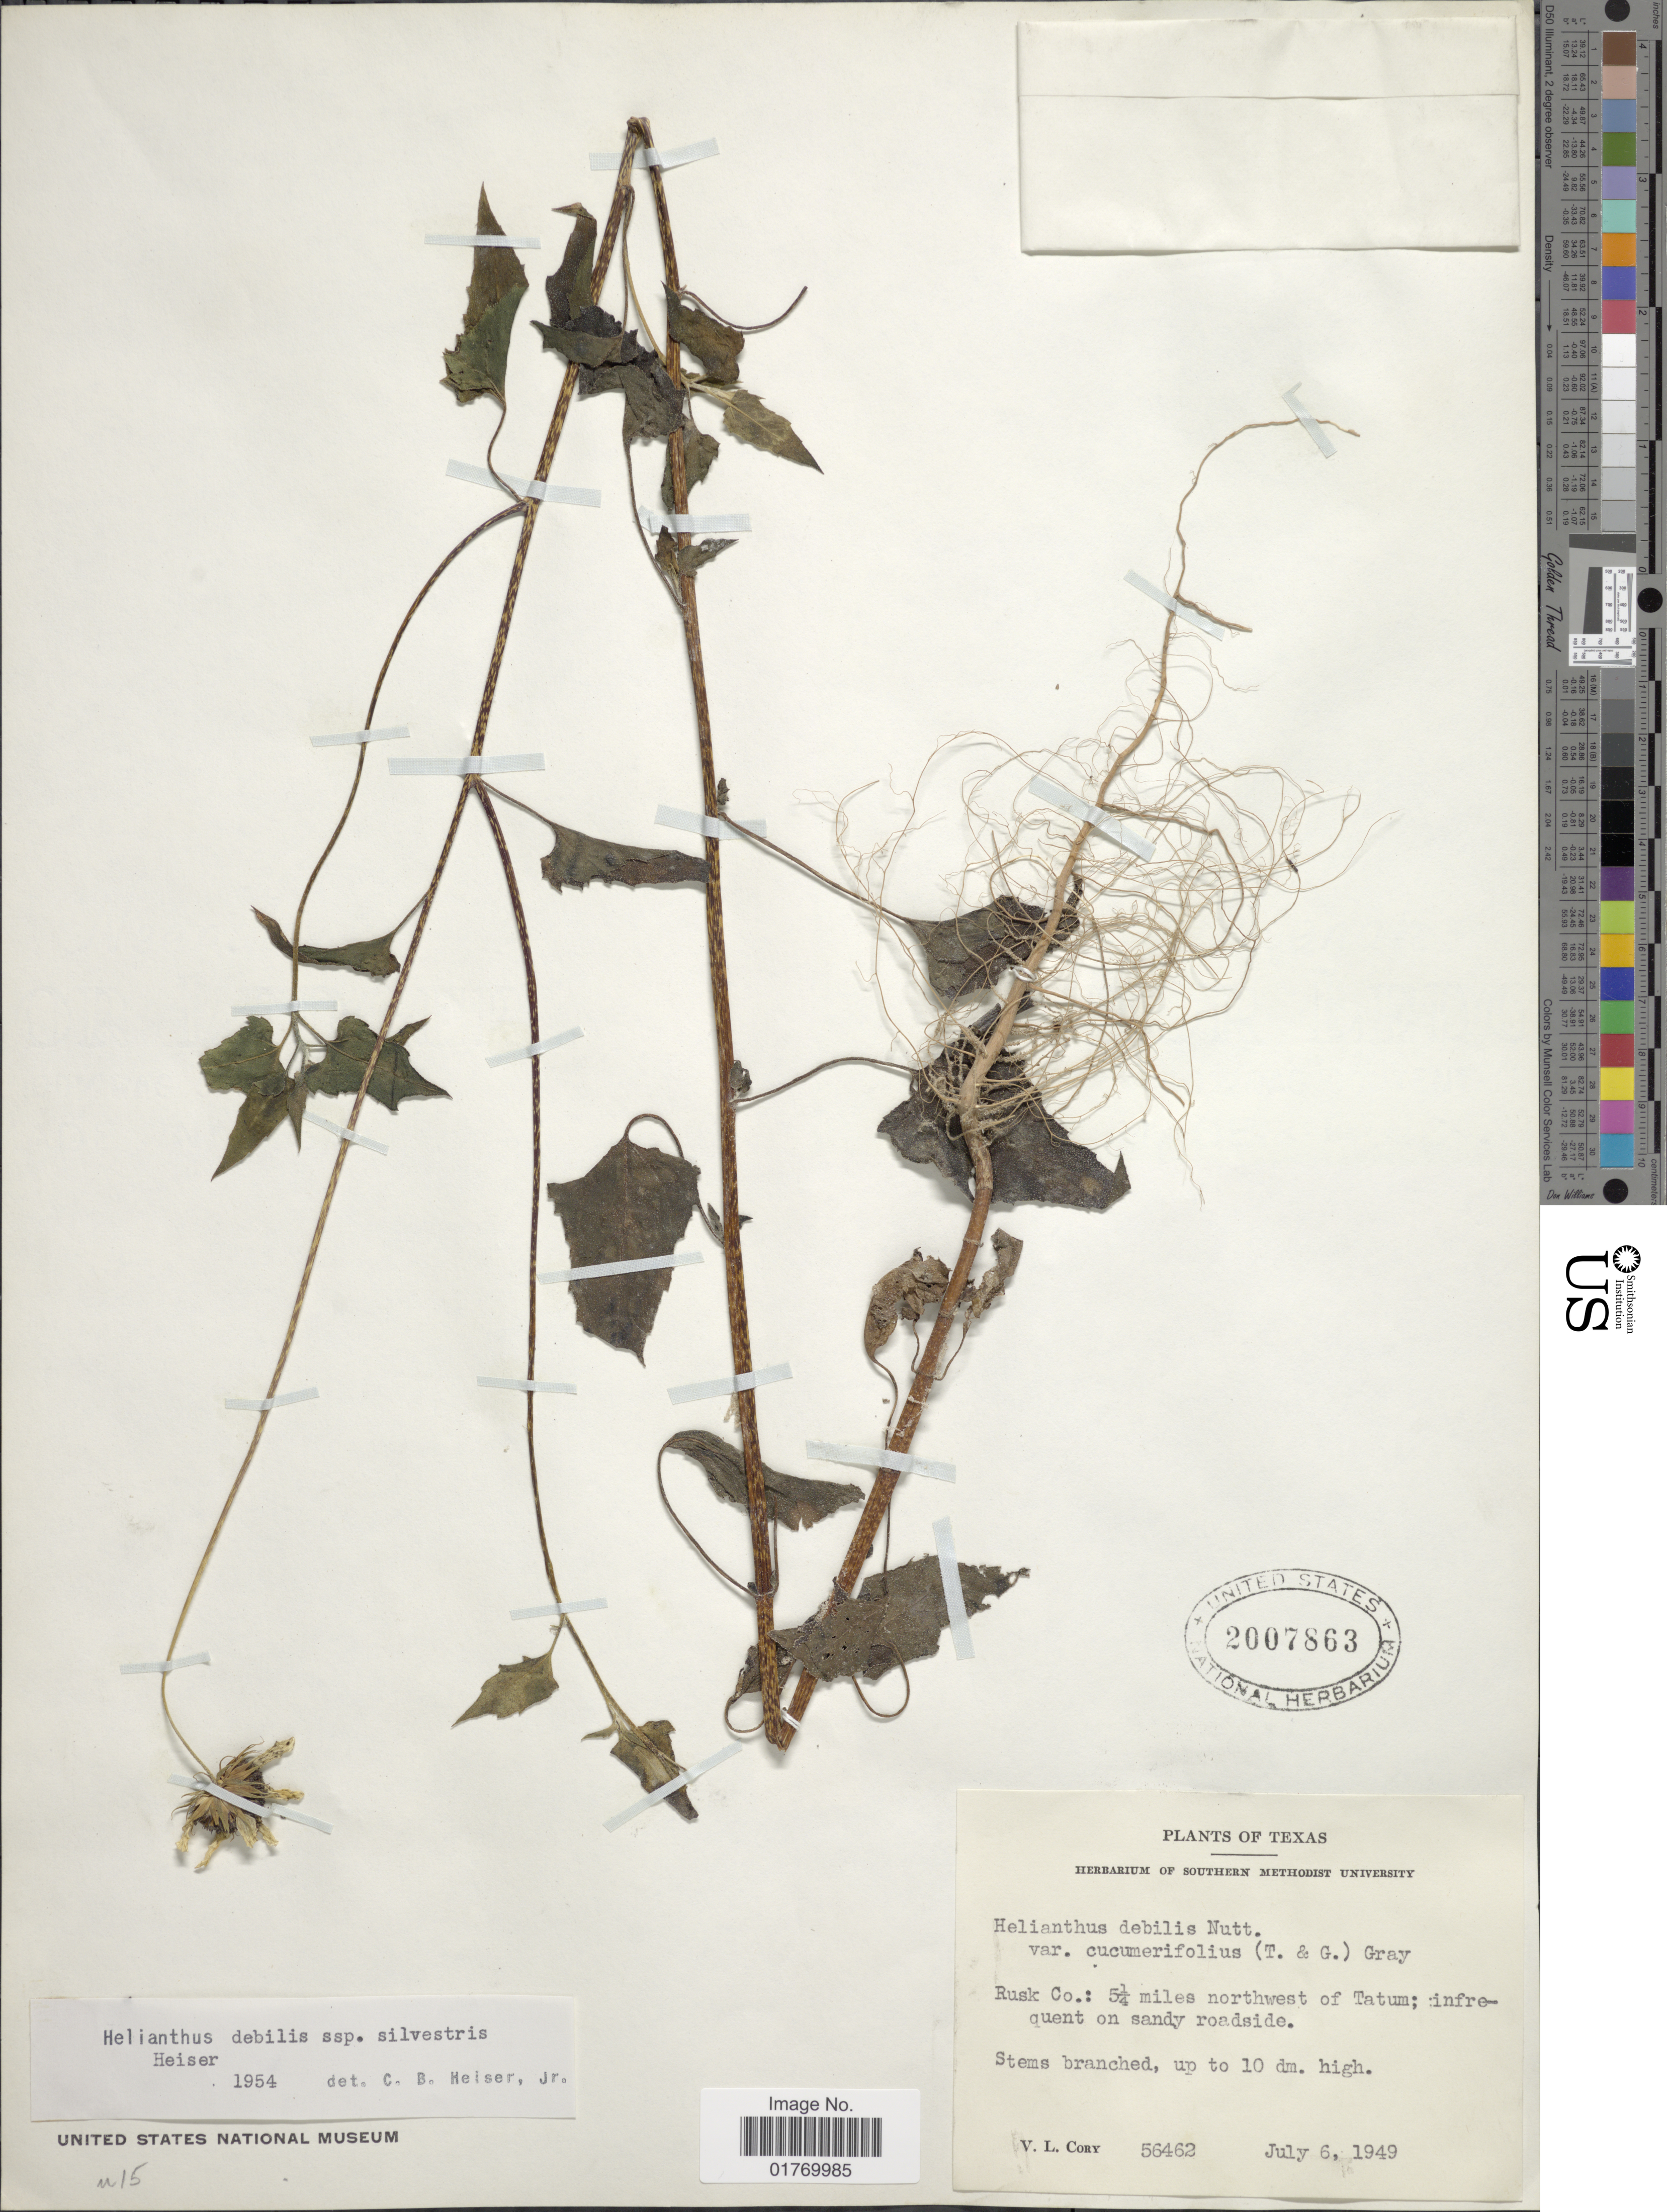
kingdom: Plantae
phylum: Tracheophyta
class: Magnoliopsida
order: Asterales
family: Asteraceae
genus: Helianthus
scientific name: Helianthus debilis subsp. sylvestris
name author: Heiser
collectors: V. Cory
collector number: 56462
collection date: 1949-07-06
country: United States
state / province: Texas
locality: Rusk Co.: 5¼ miles northwest of Tatum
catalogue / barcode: US 2007863